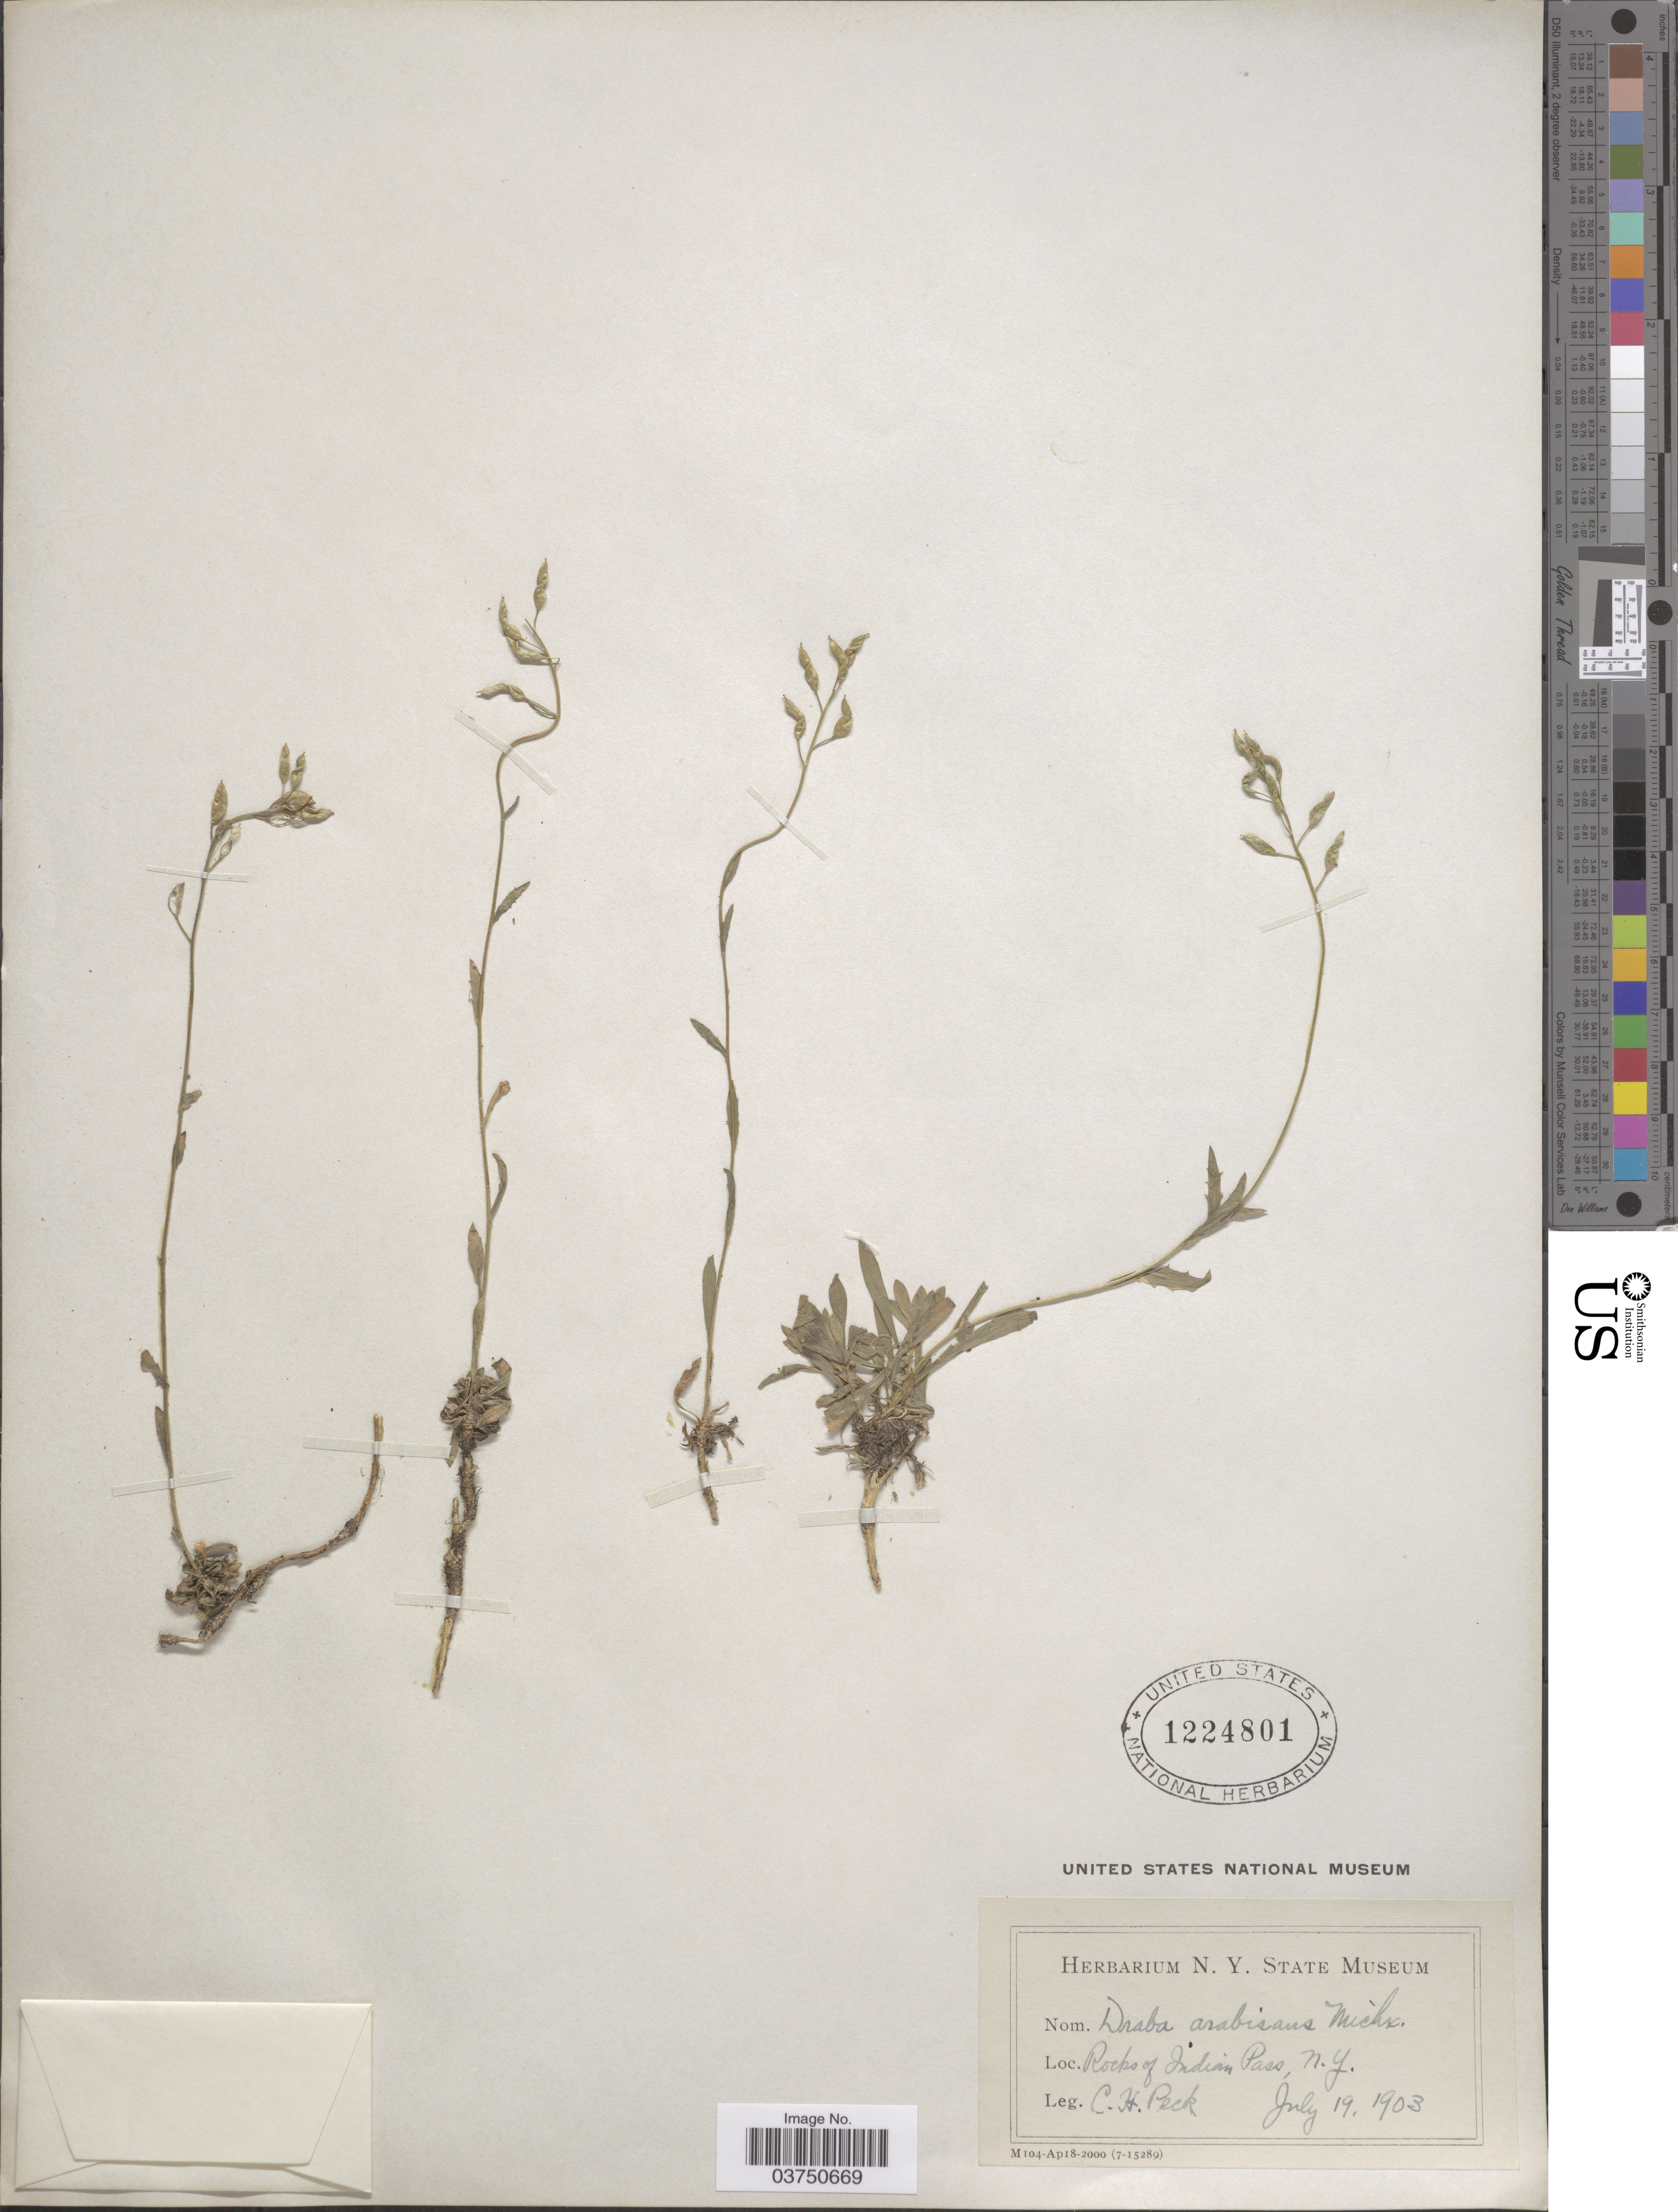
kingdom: Plantae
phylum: Tracheophyta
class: Magnoliopsida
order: Brassicales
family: Brassicaceae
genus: Draba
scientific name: Draba arabisans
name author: Michx.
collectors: C. H. Peck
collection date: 1903-07-19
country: United States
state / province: New York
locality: Rocks of Indian Pass.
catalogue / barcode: US 1224801